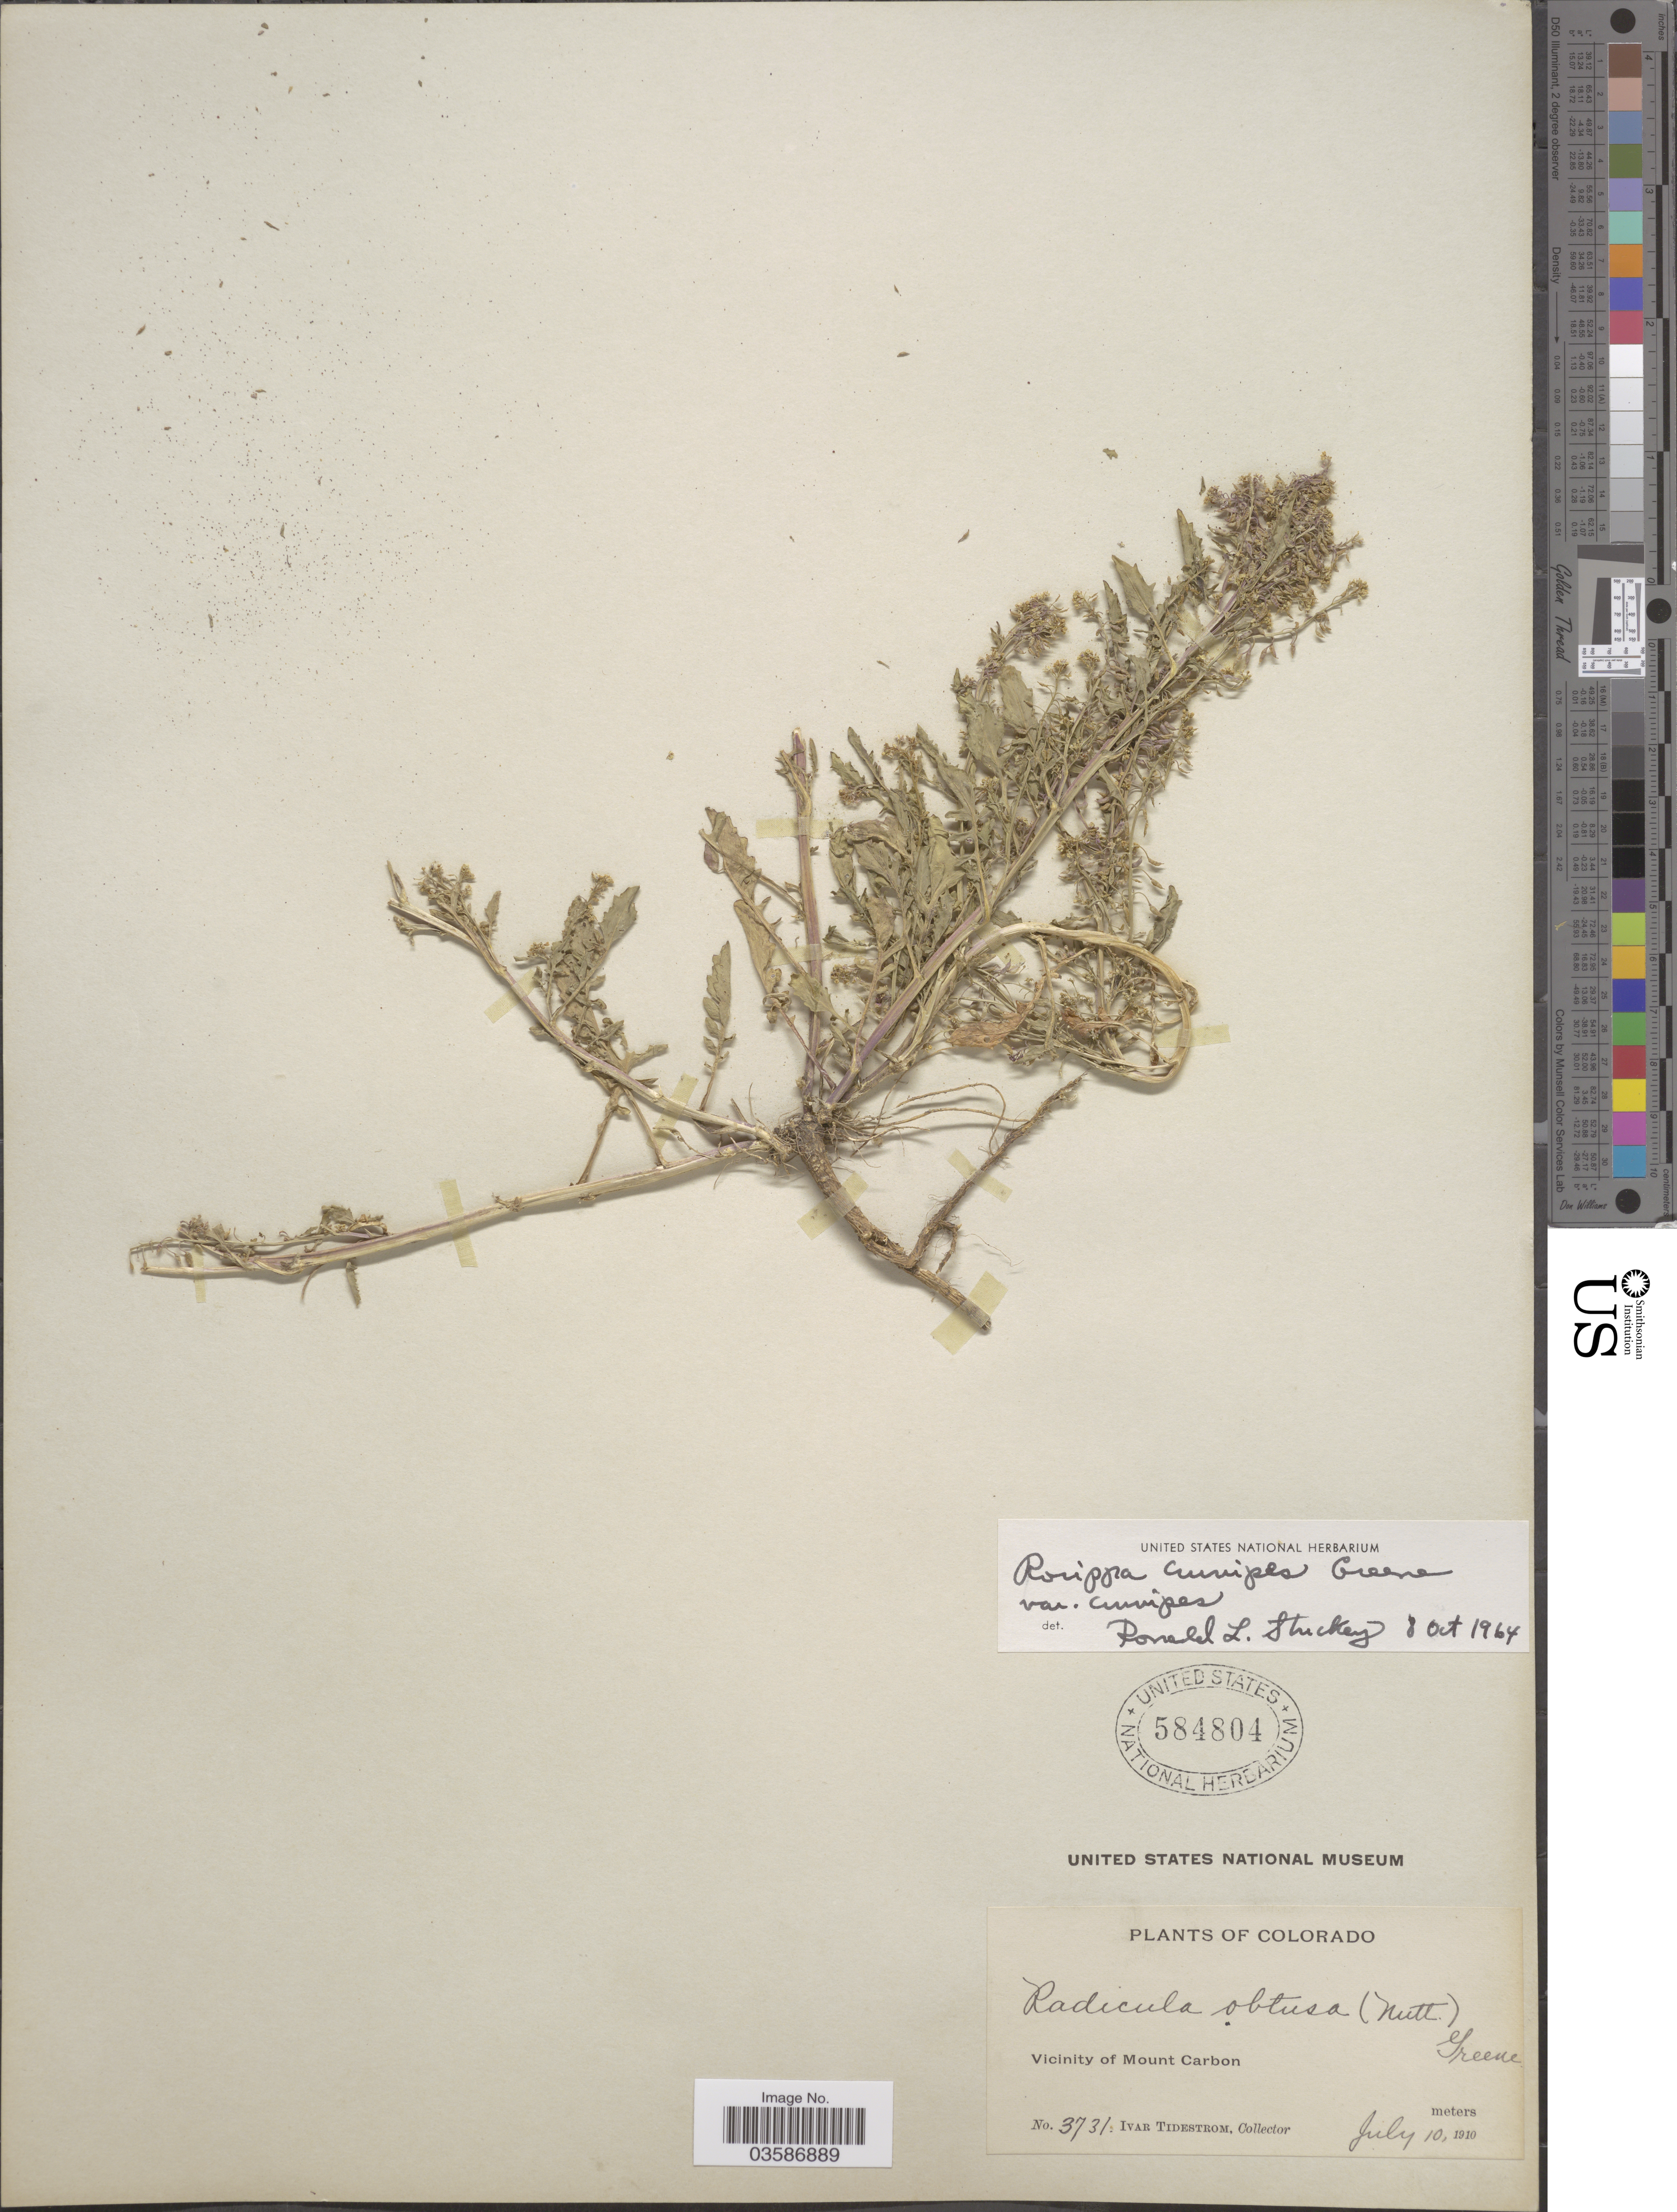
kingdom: Plantae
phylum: Tracheophyta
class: Magnoliopsida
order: Brassicales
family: Brassicaceae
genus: Rorippa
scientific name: Rorippa curvipes var. curvipes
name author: Greene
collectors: I. F. Tidestrom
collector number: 3731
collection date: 1910-07-10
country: United States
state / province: Colorado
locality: Vicinity of Mount Carbon.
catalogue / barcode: US 584804